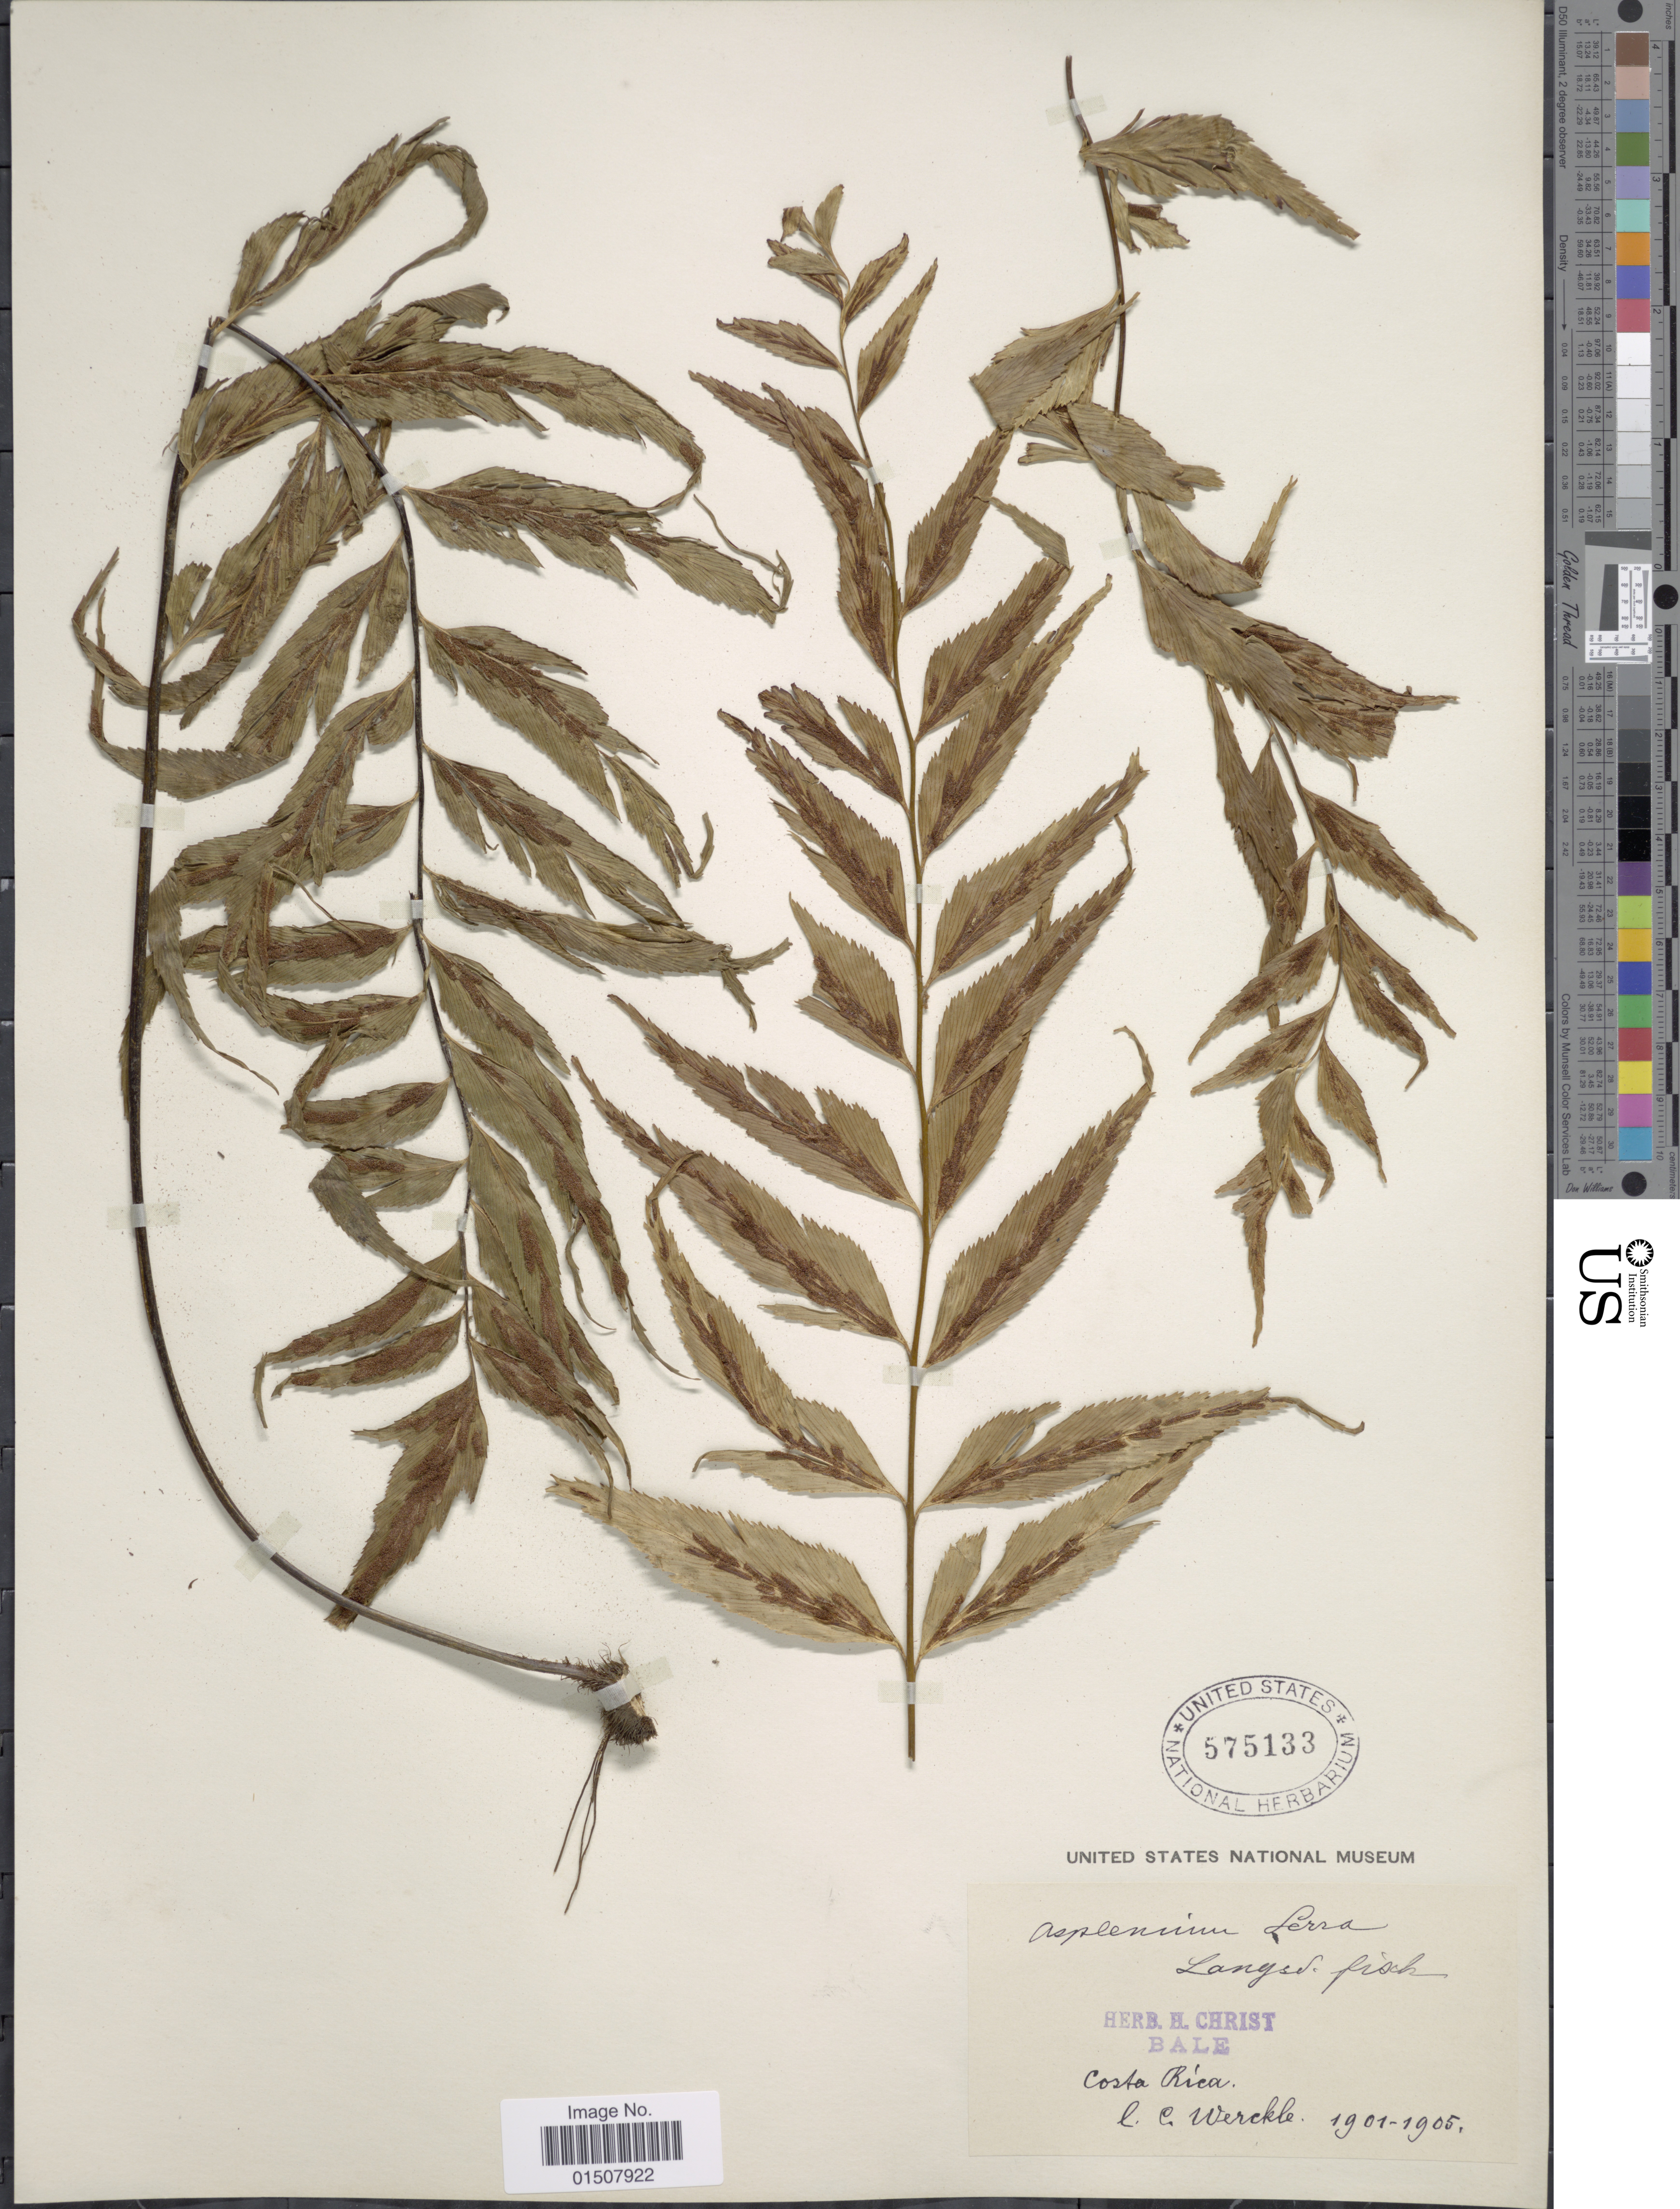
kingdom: Plantae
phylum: Tracheophyta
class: Polypodiopsida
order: Polypodiales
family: Aspleniaceae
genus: Asplenium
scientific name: Asplenium serra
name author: Langsd. & Fisch.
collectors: C. C Wercklé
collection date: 1901/1905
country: Costa Rica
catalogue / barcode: US 575133